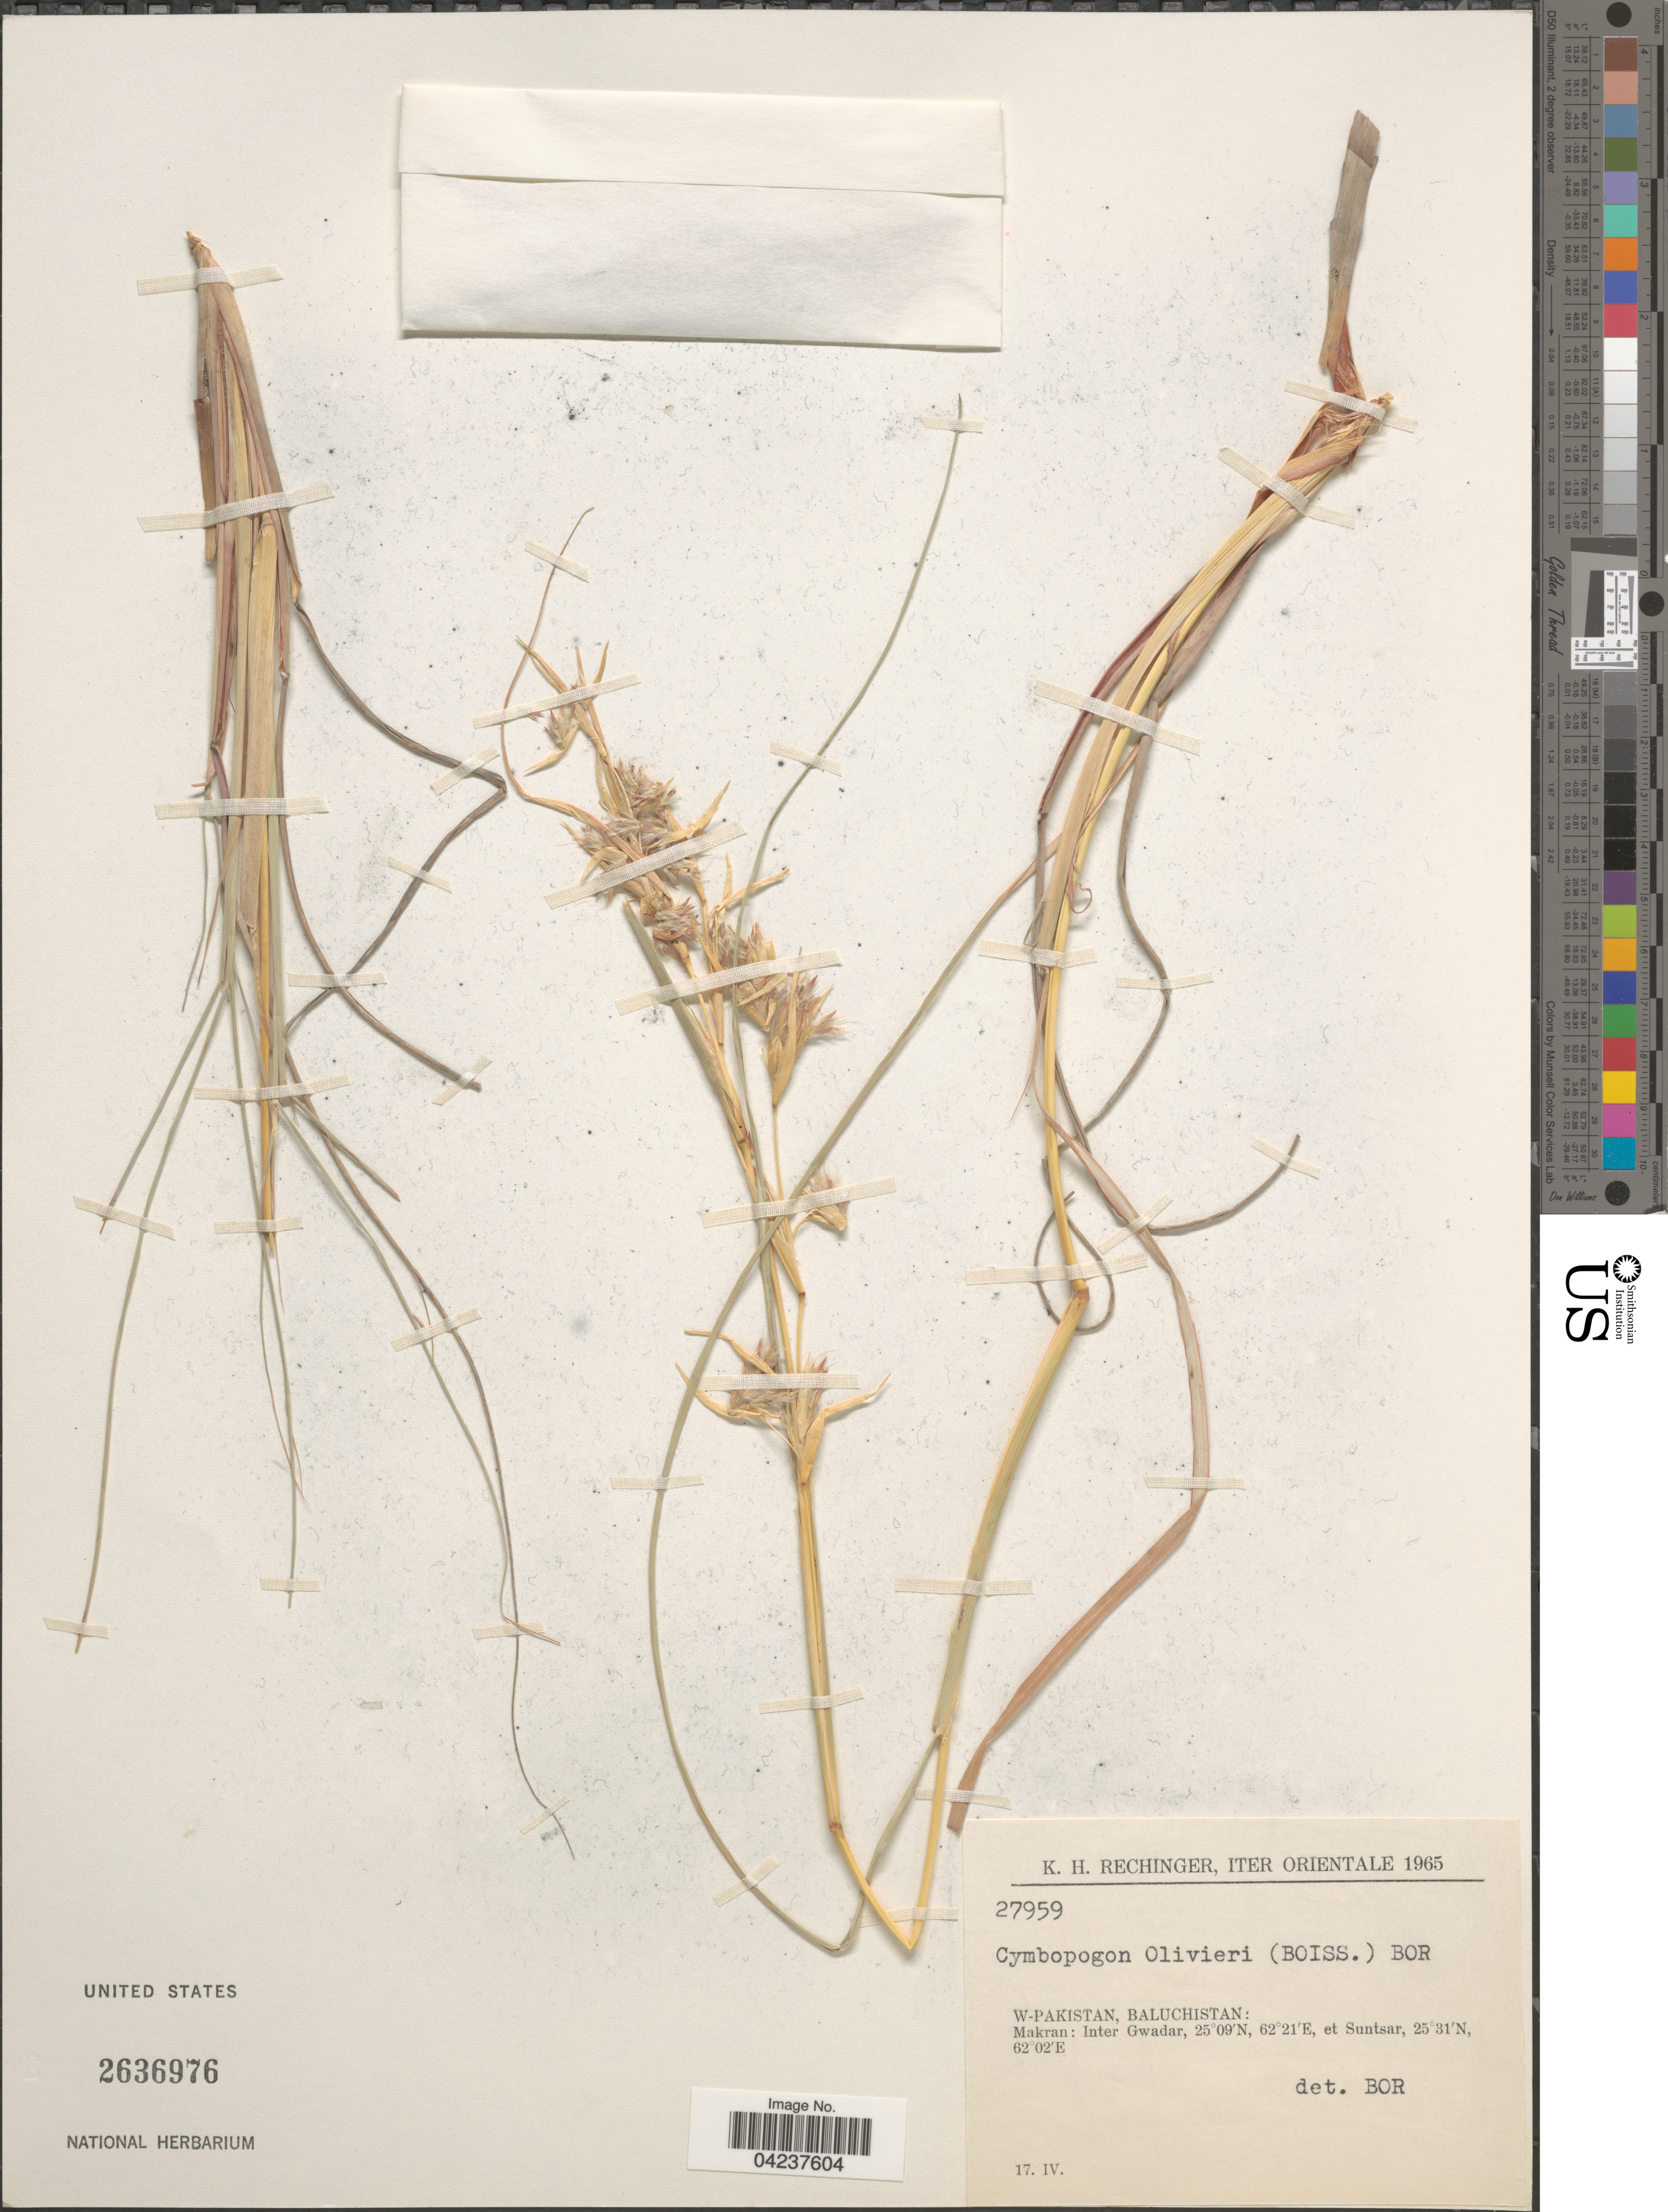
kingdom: Plantae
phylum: Tracheophyta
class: Liliopsida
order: Poales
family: Poaceae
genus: Chrysopogon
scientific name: Chrysopogon fallax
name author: S.T. Blake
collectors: K. H. Rechinger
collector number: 27959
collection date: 1965-04-17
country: Pakistan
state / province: Balochistan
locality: Iter Orientale 1965. W-Pakistan, Baluchistan: Makran: Inter Gwadar, et Suntsar.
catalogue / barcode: US 2636976